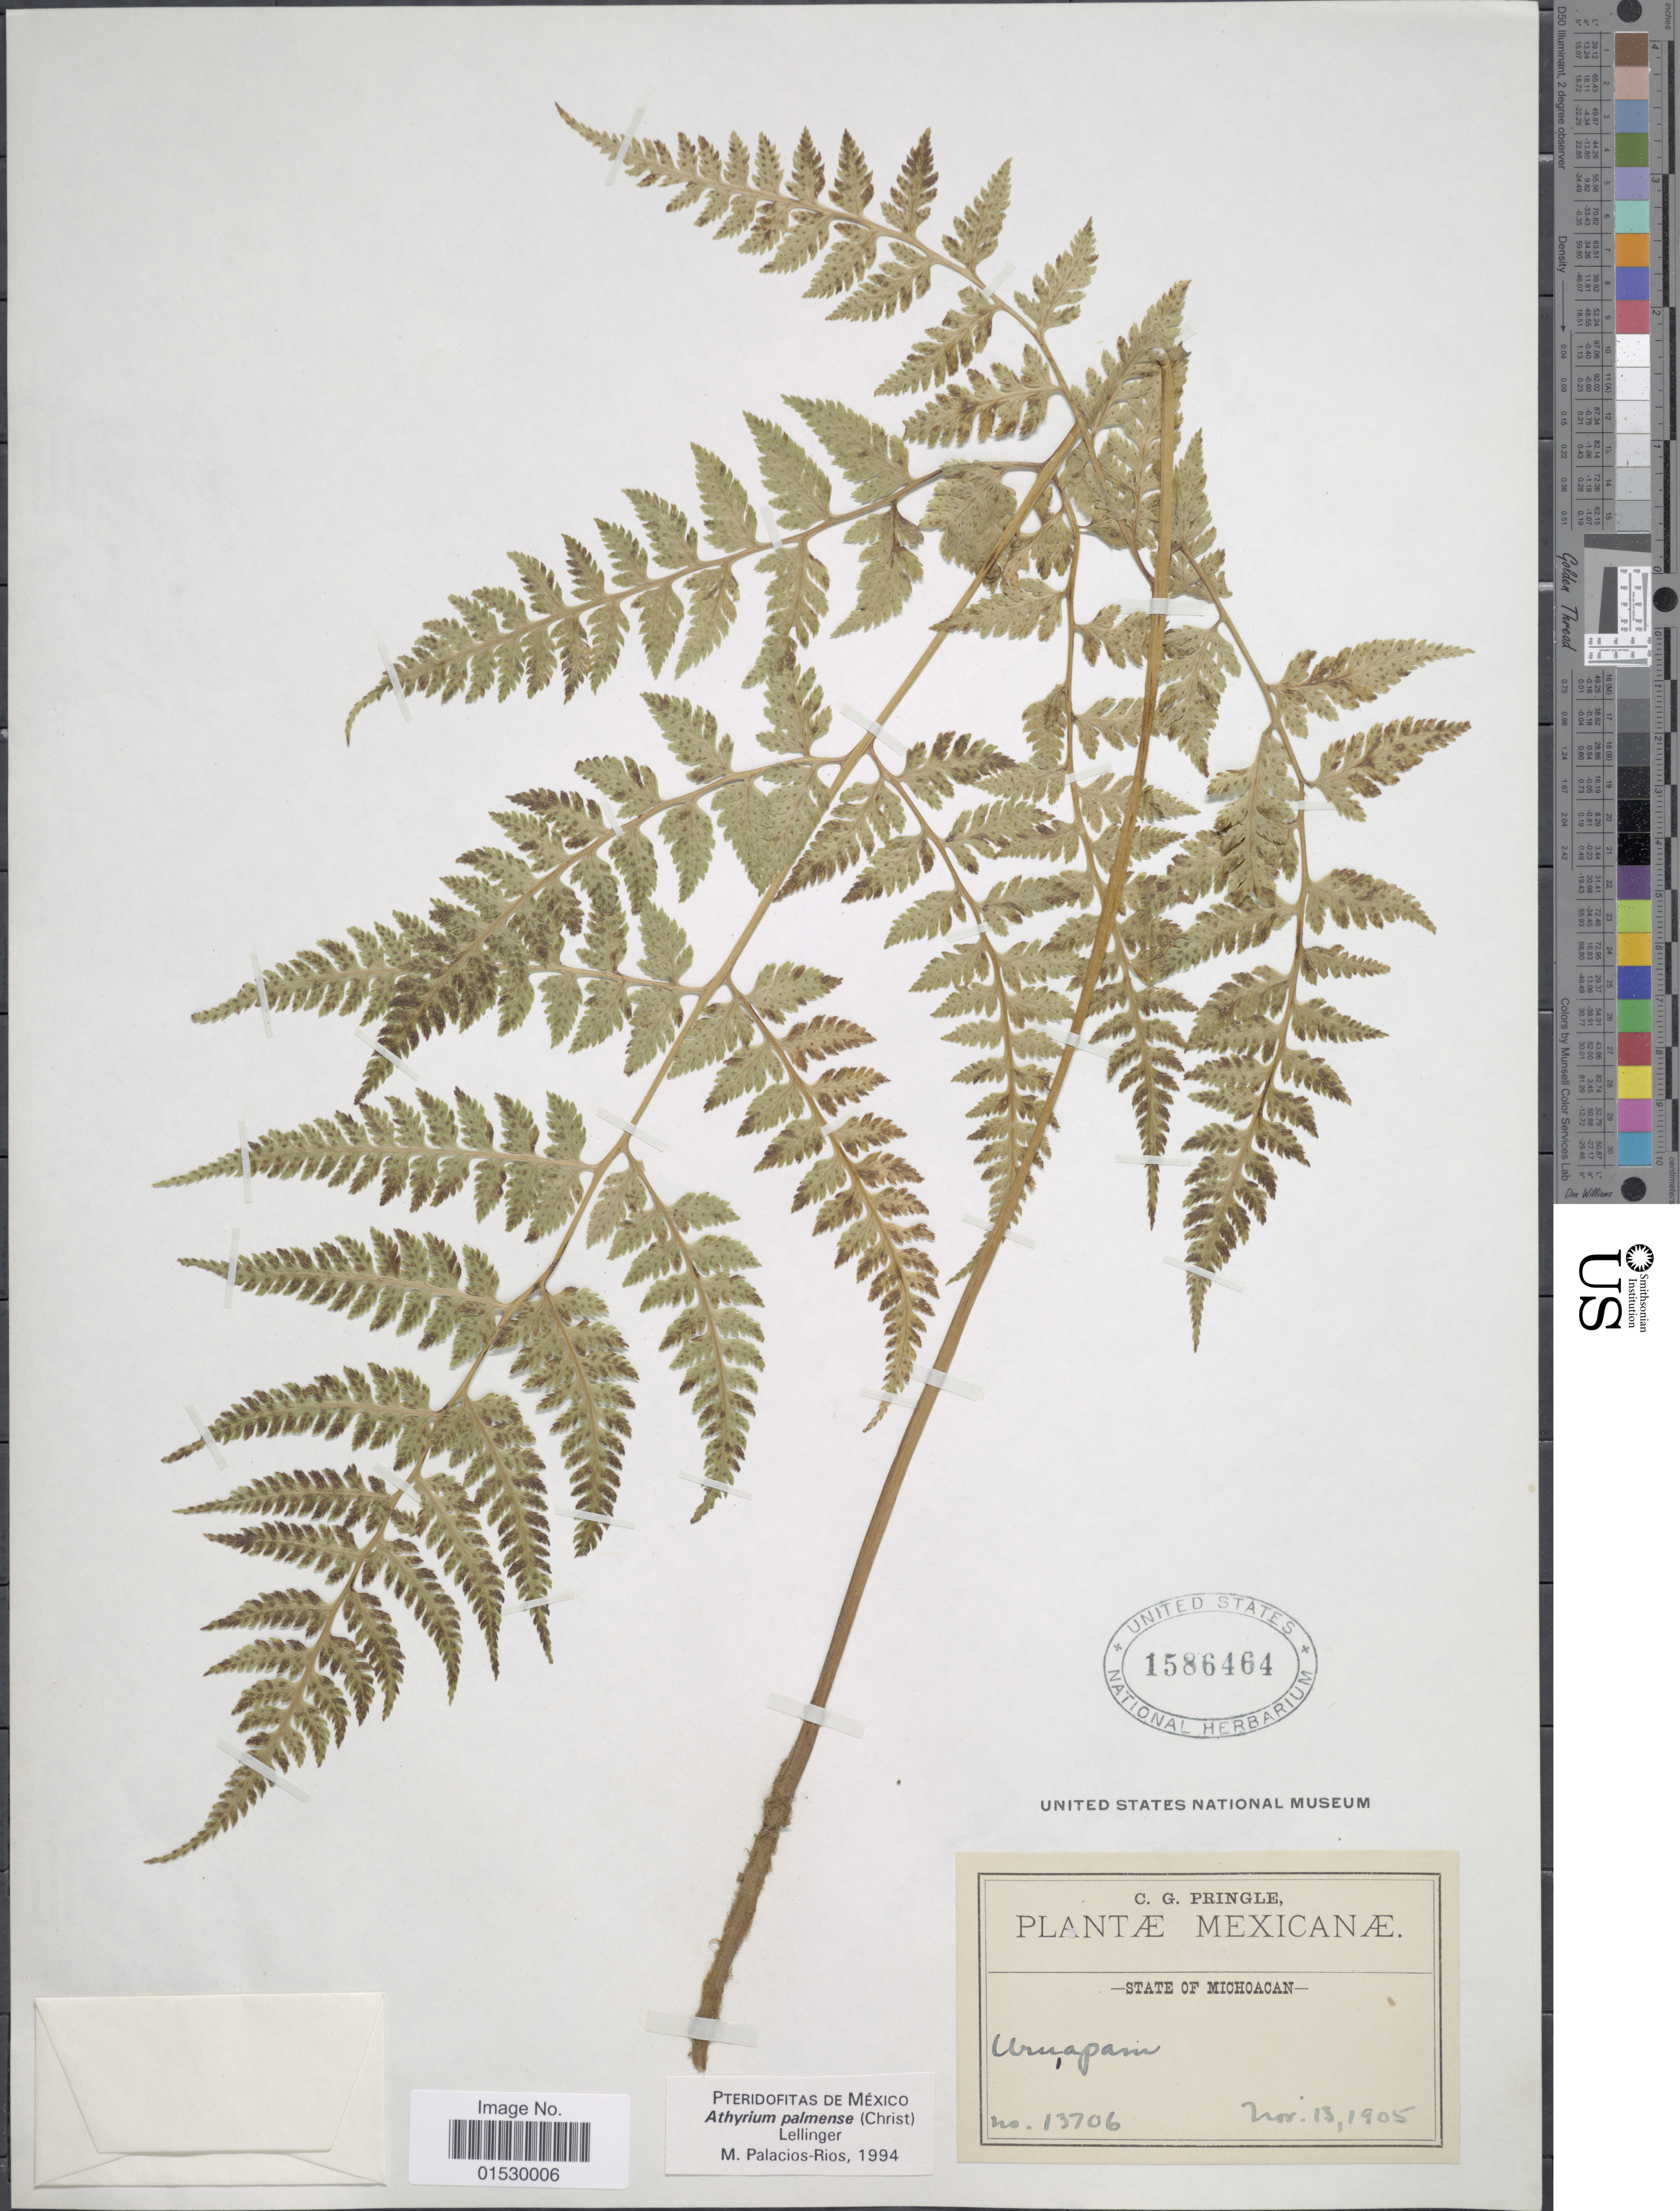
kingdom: Plantae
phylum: Tracheophyta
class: Polypodiopsida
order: Polypodiales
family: Athyriaceae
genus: Athyrium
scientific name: Athyrium palmense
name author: (Christ) Lellinger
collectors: C. G. Pringle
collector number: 13706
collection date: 1905-11-13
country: Mexico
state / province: Michoacán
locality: Uruapan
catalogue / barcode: US 1586464